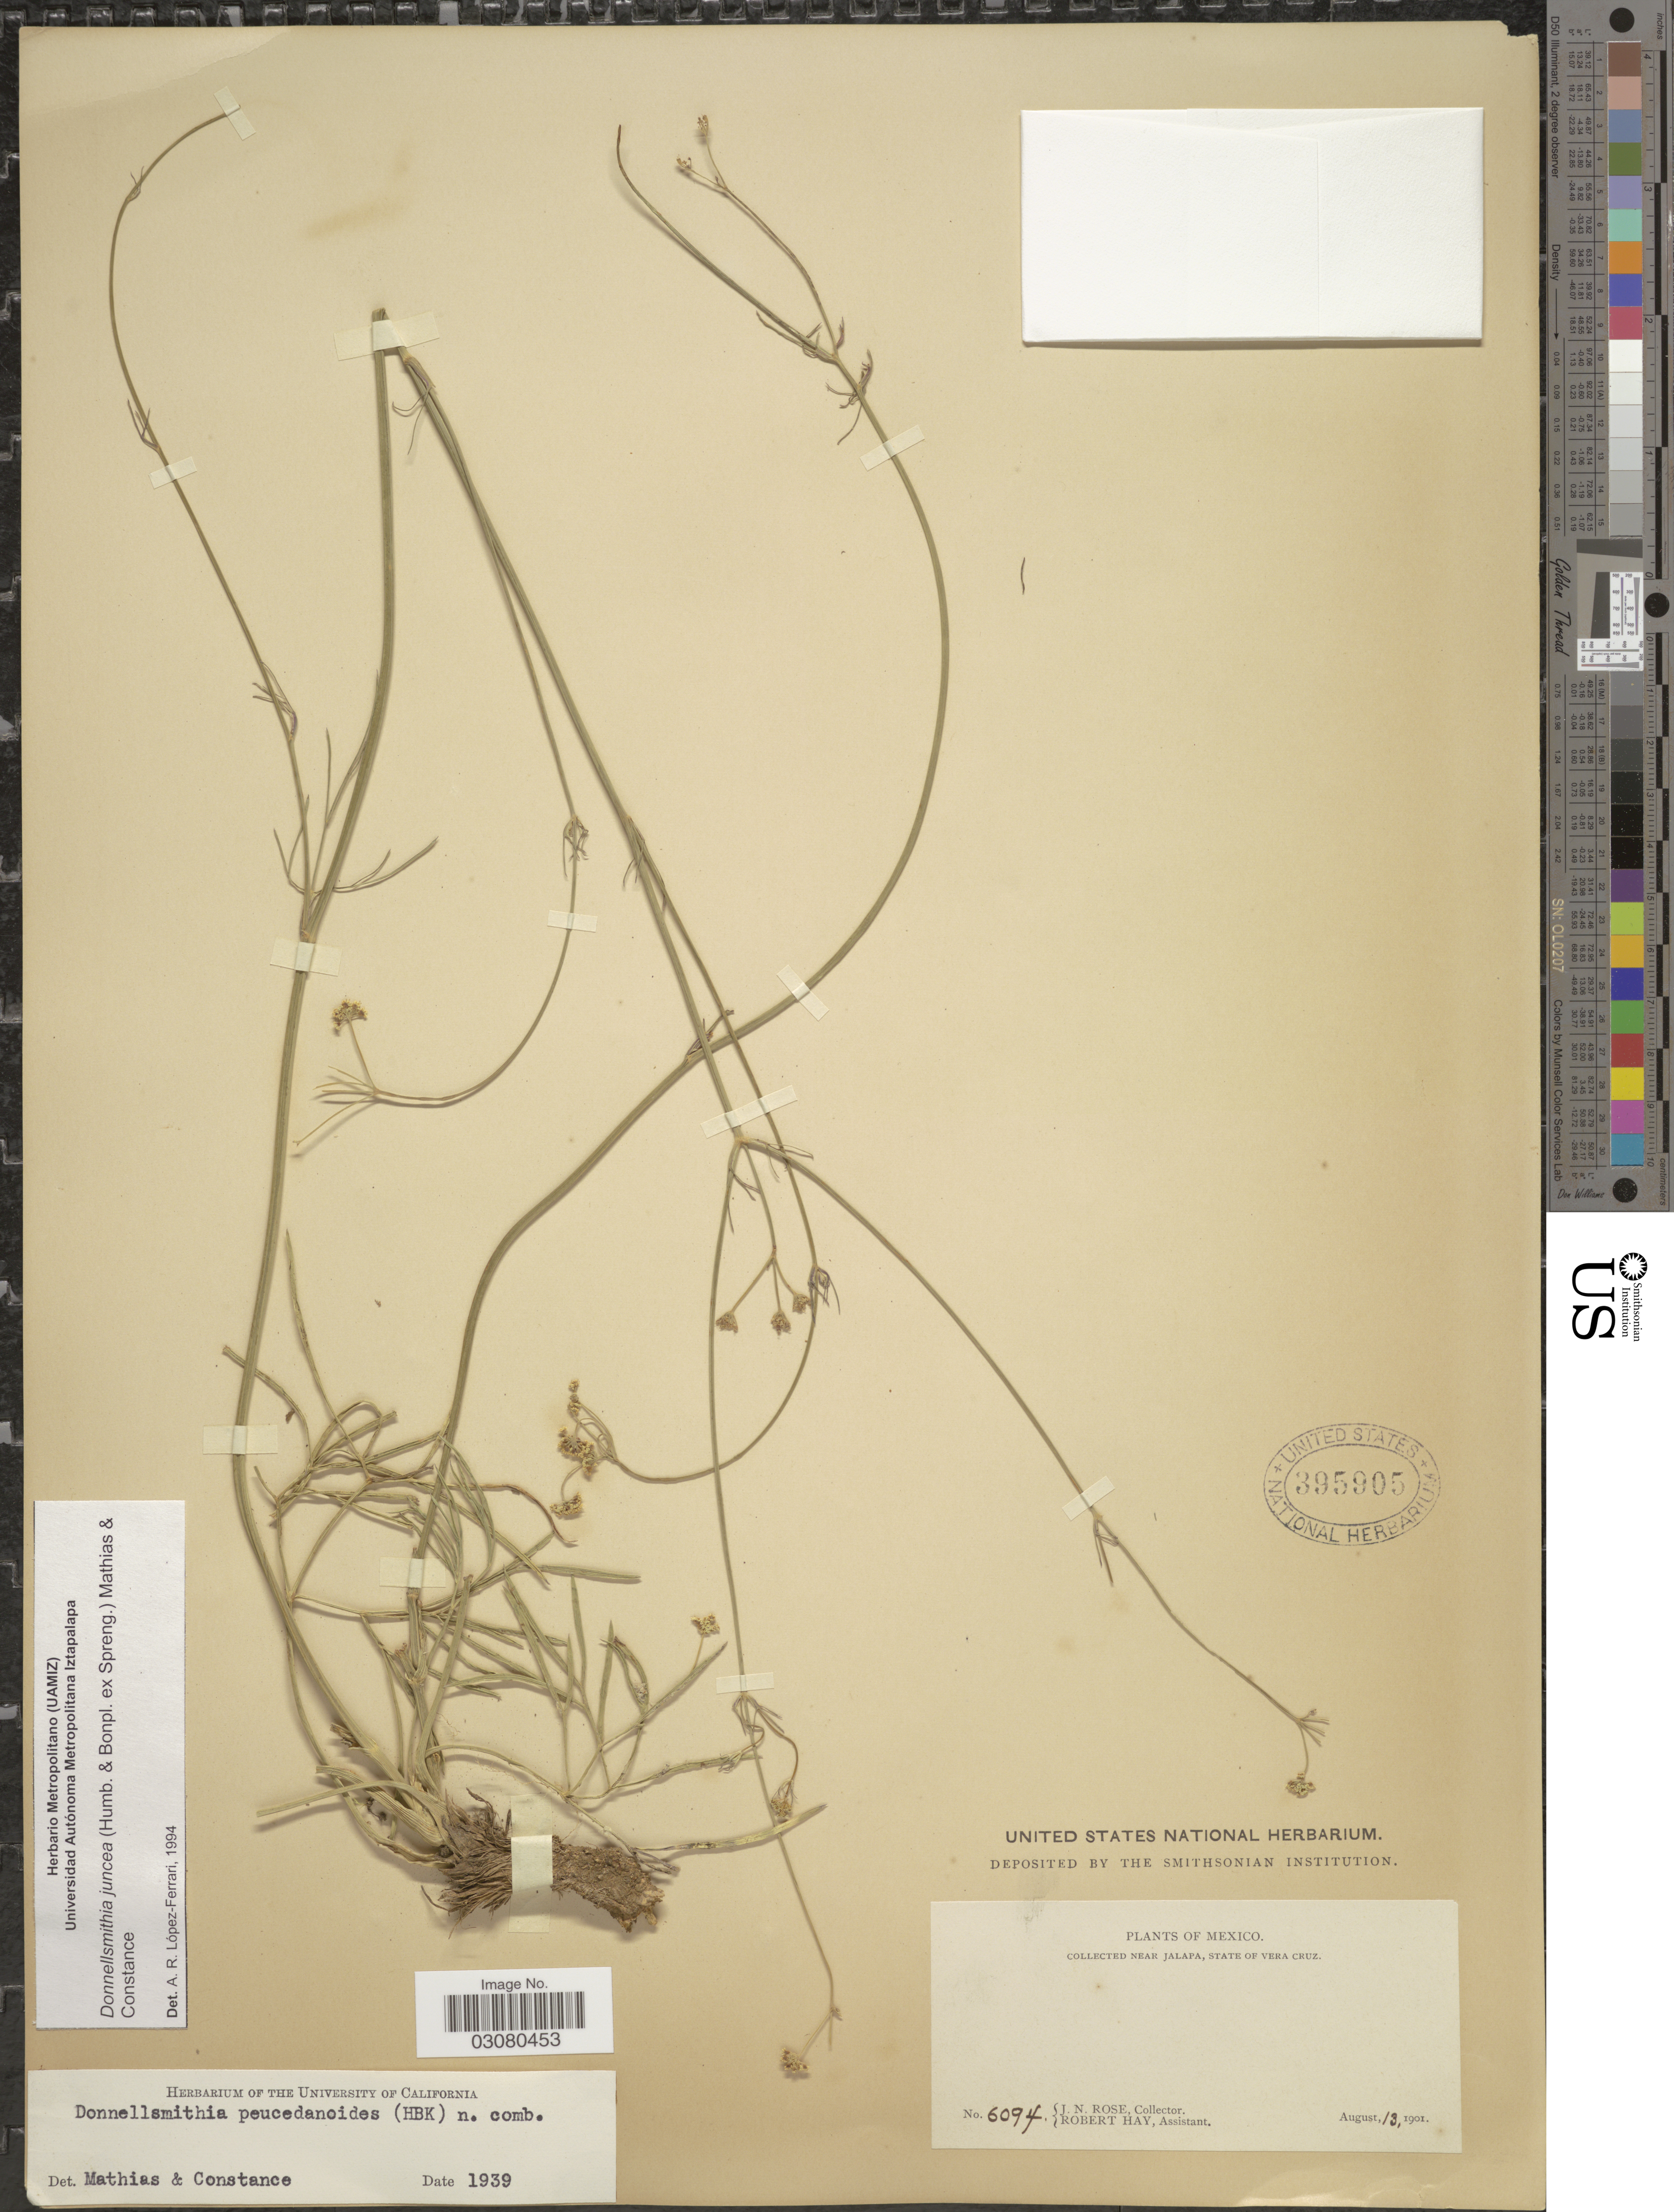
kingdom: Plantae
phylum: Tracheophyta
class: Magnoliopsida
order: Apiales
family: Apiaceae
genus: Donnellsmithia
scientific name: Donnellsmithia juncea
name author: (Humb. & Bonpl. ex Spreng.) Mathias & Constance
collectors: J. N. Rose & R. Hay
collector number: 6094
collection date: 1901-08-13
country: Mexico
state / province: Veracruz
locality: Near Jalapa, State of Vera Cruz.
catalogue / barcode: US 395905